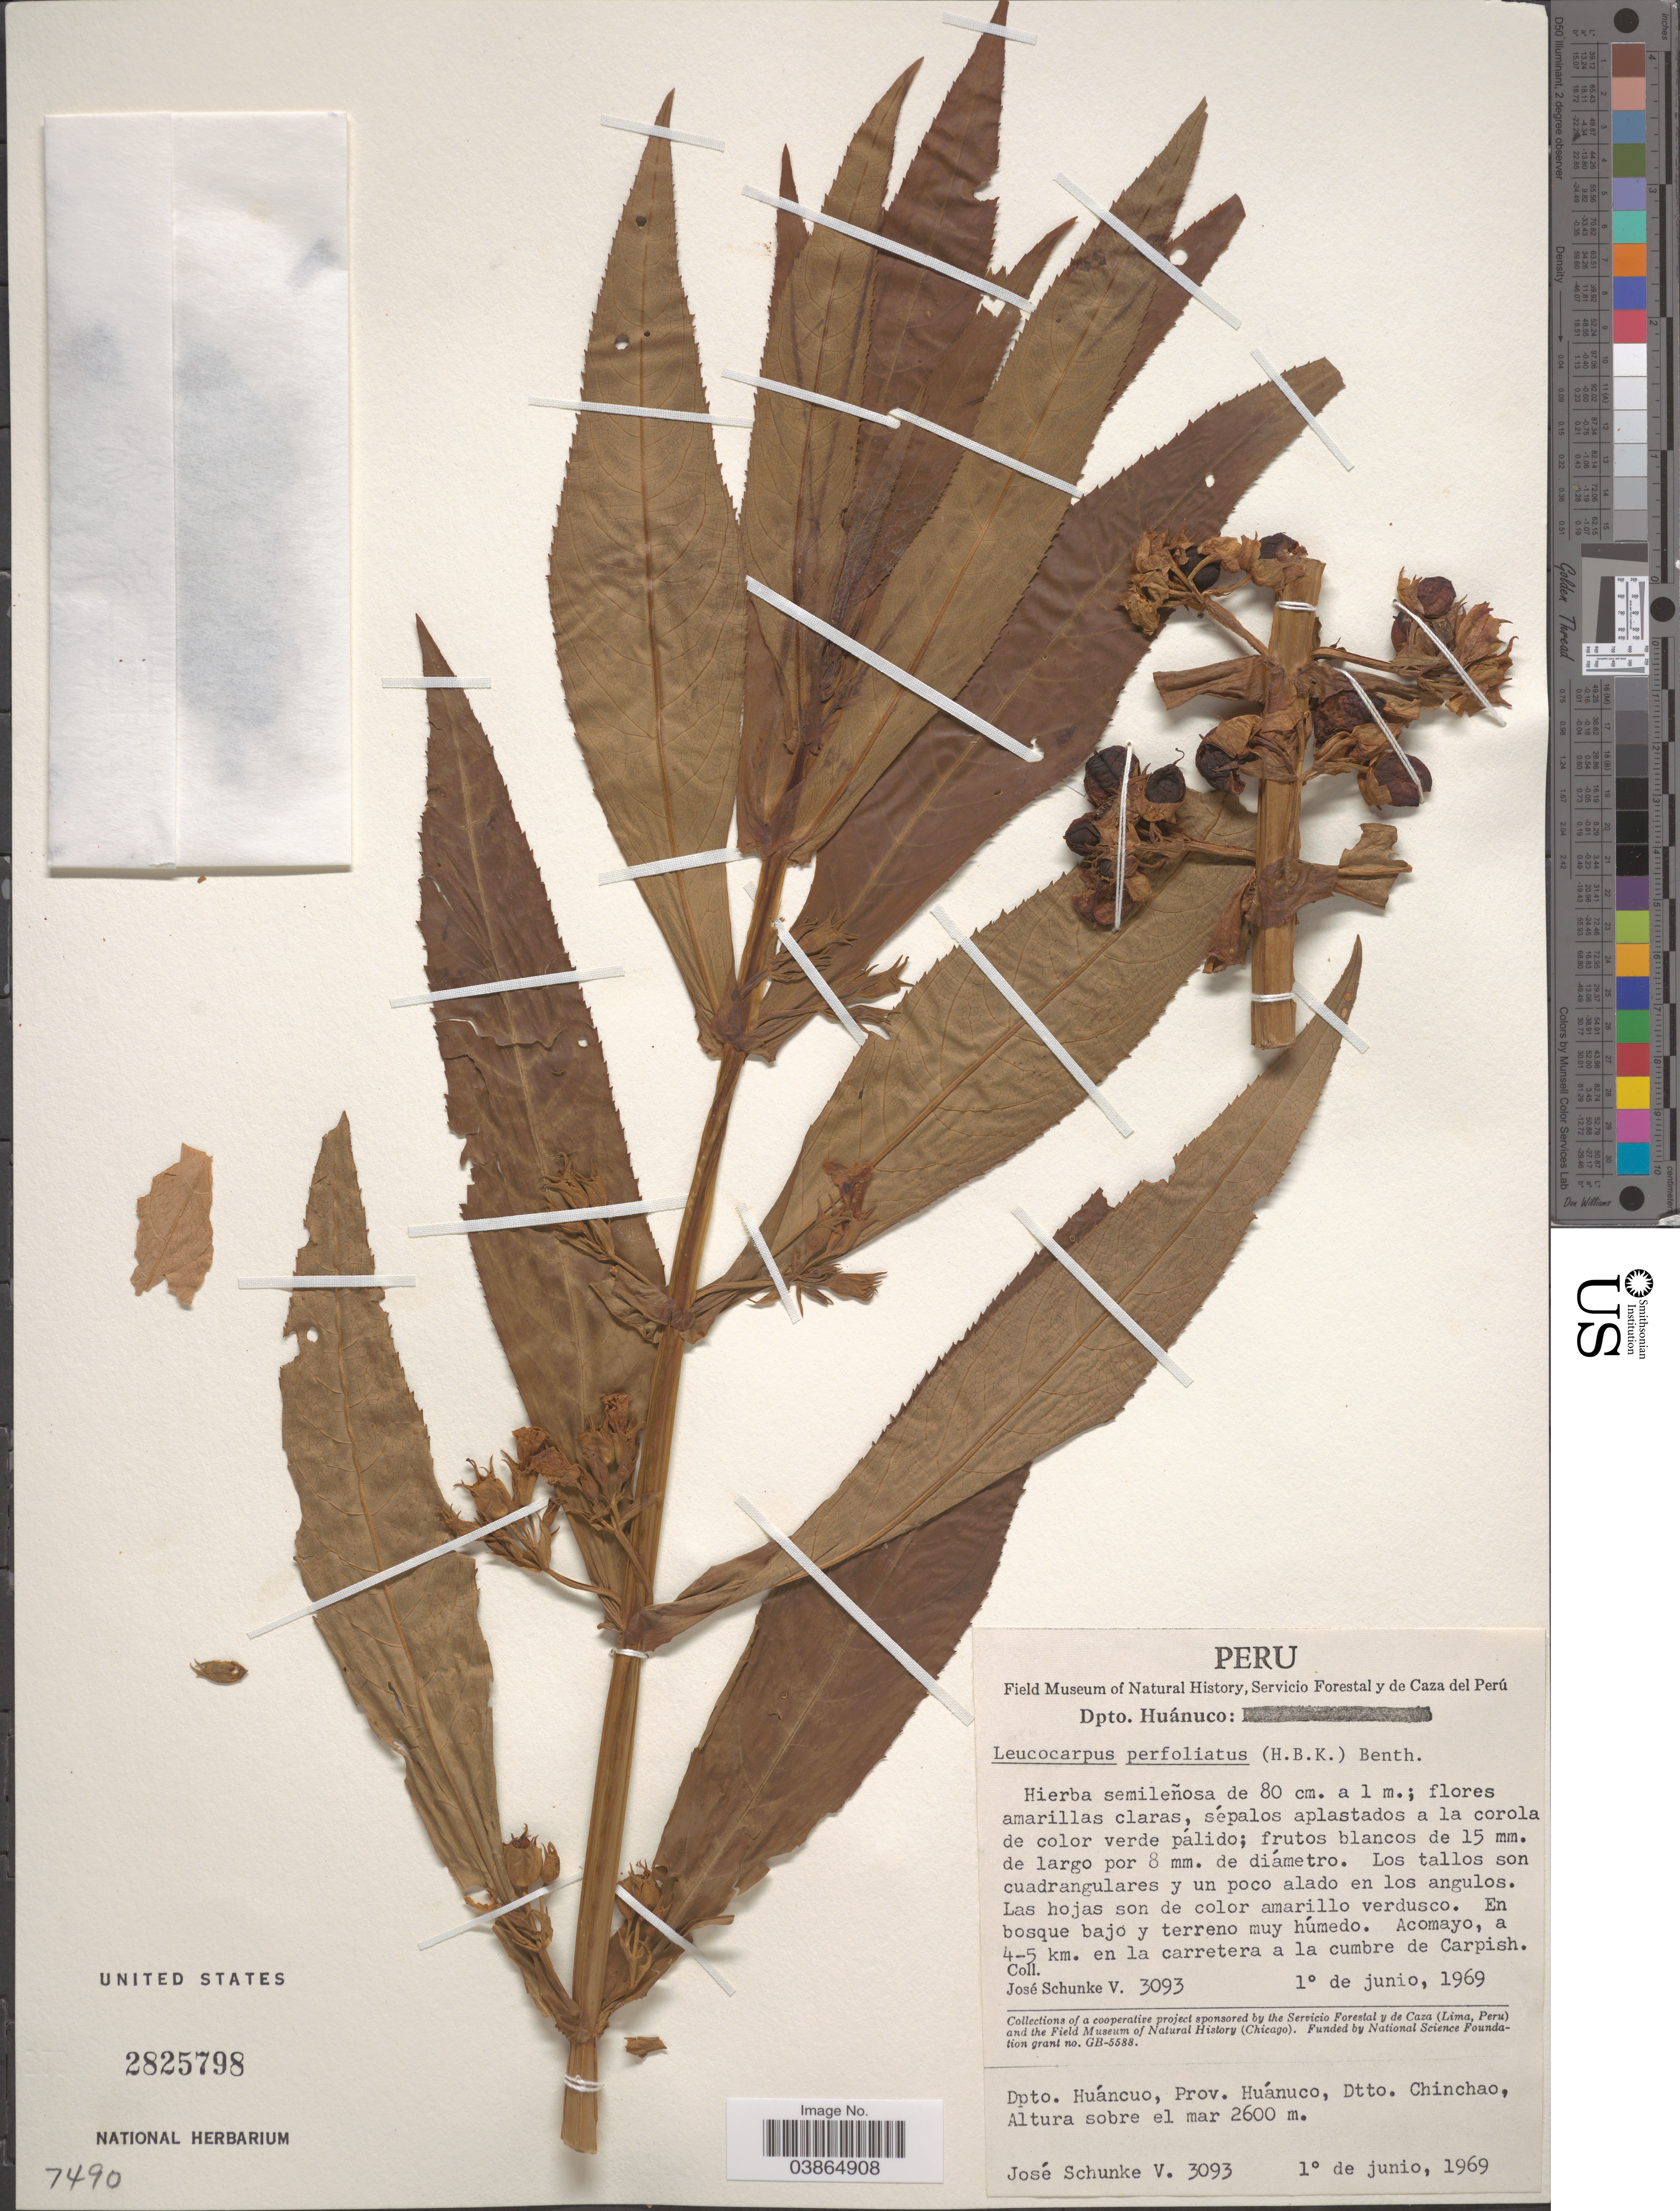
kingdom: Plantae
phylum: Tracheophyta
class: Magnoliopsida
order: Lamiales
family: Phrymaceae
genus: Leucocarpus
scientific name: Leucocarpus perfoliatus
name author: (Kunth) Benth.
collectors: J. Schunke Vigo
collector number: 3093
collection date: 1969-06-01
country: Peru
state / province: Huánuco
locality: Dpto. Huánuco. Acomayo, a 4-5 km. en la carretera a la cumbre de Carpish. Dtto. Chinchao.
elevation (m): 2600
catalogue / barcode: US 2825798